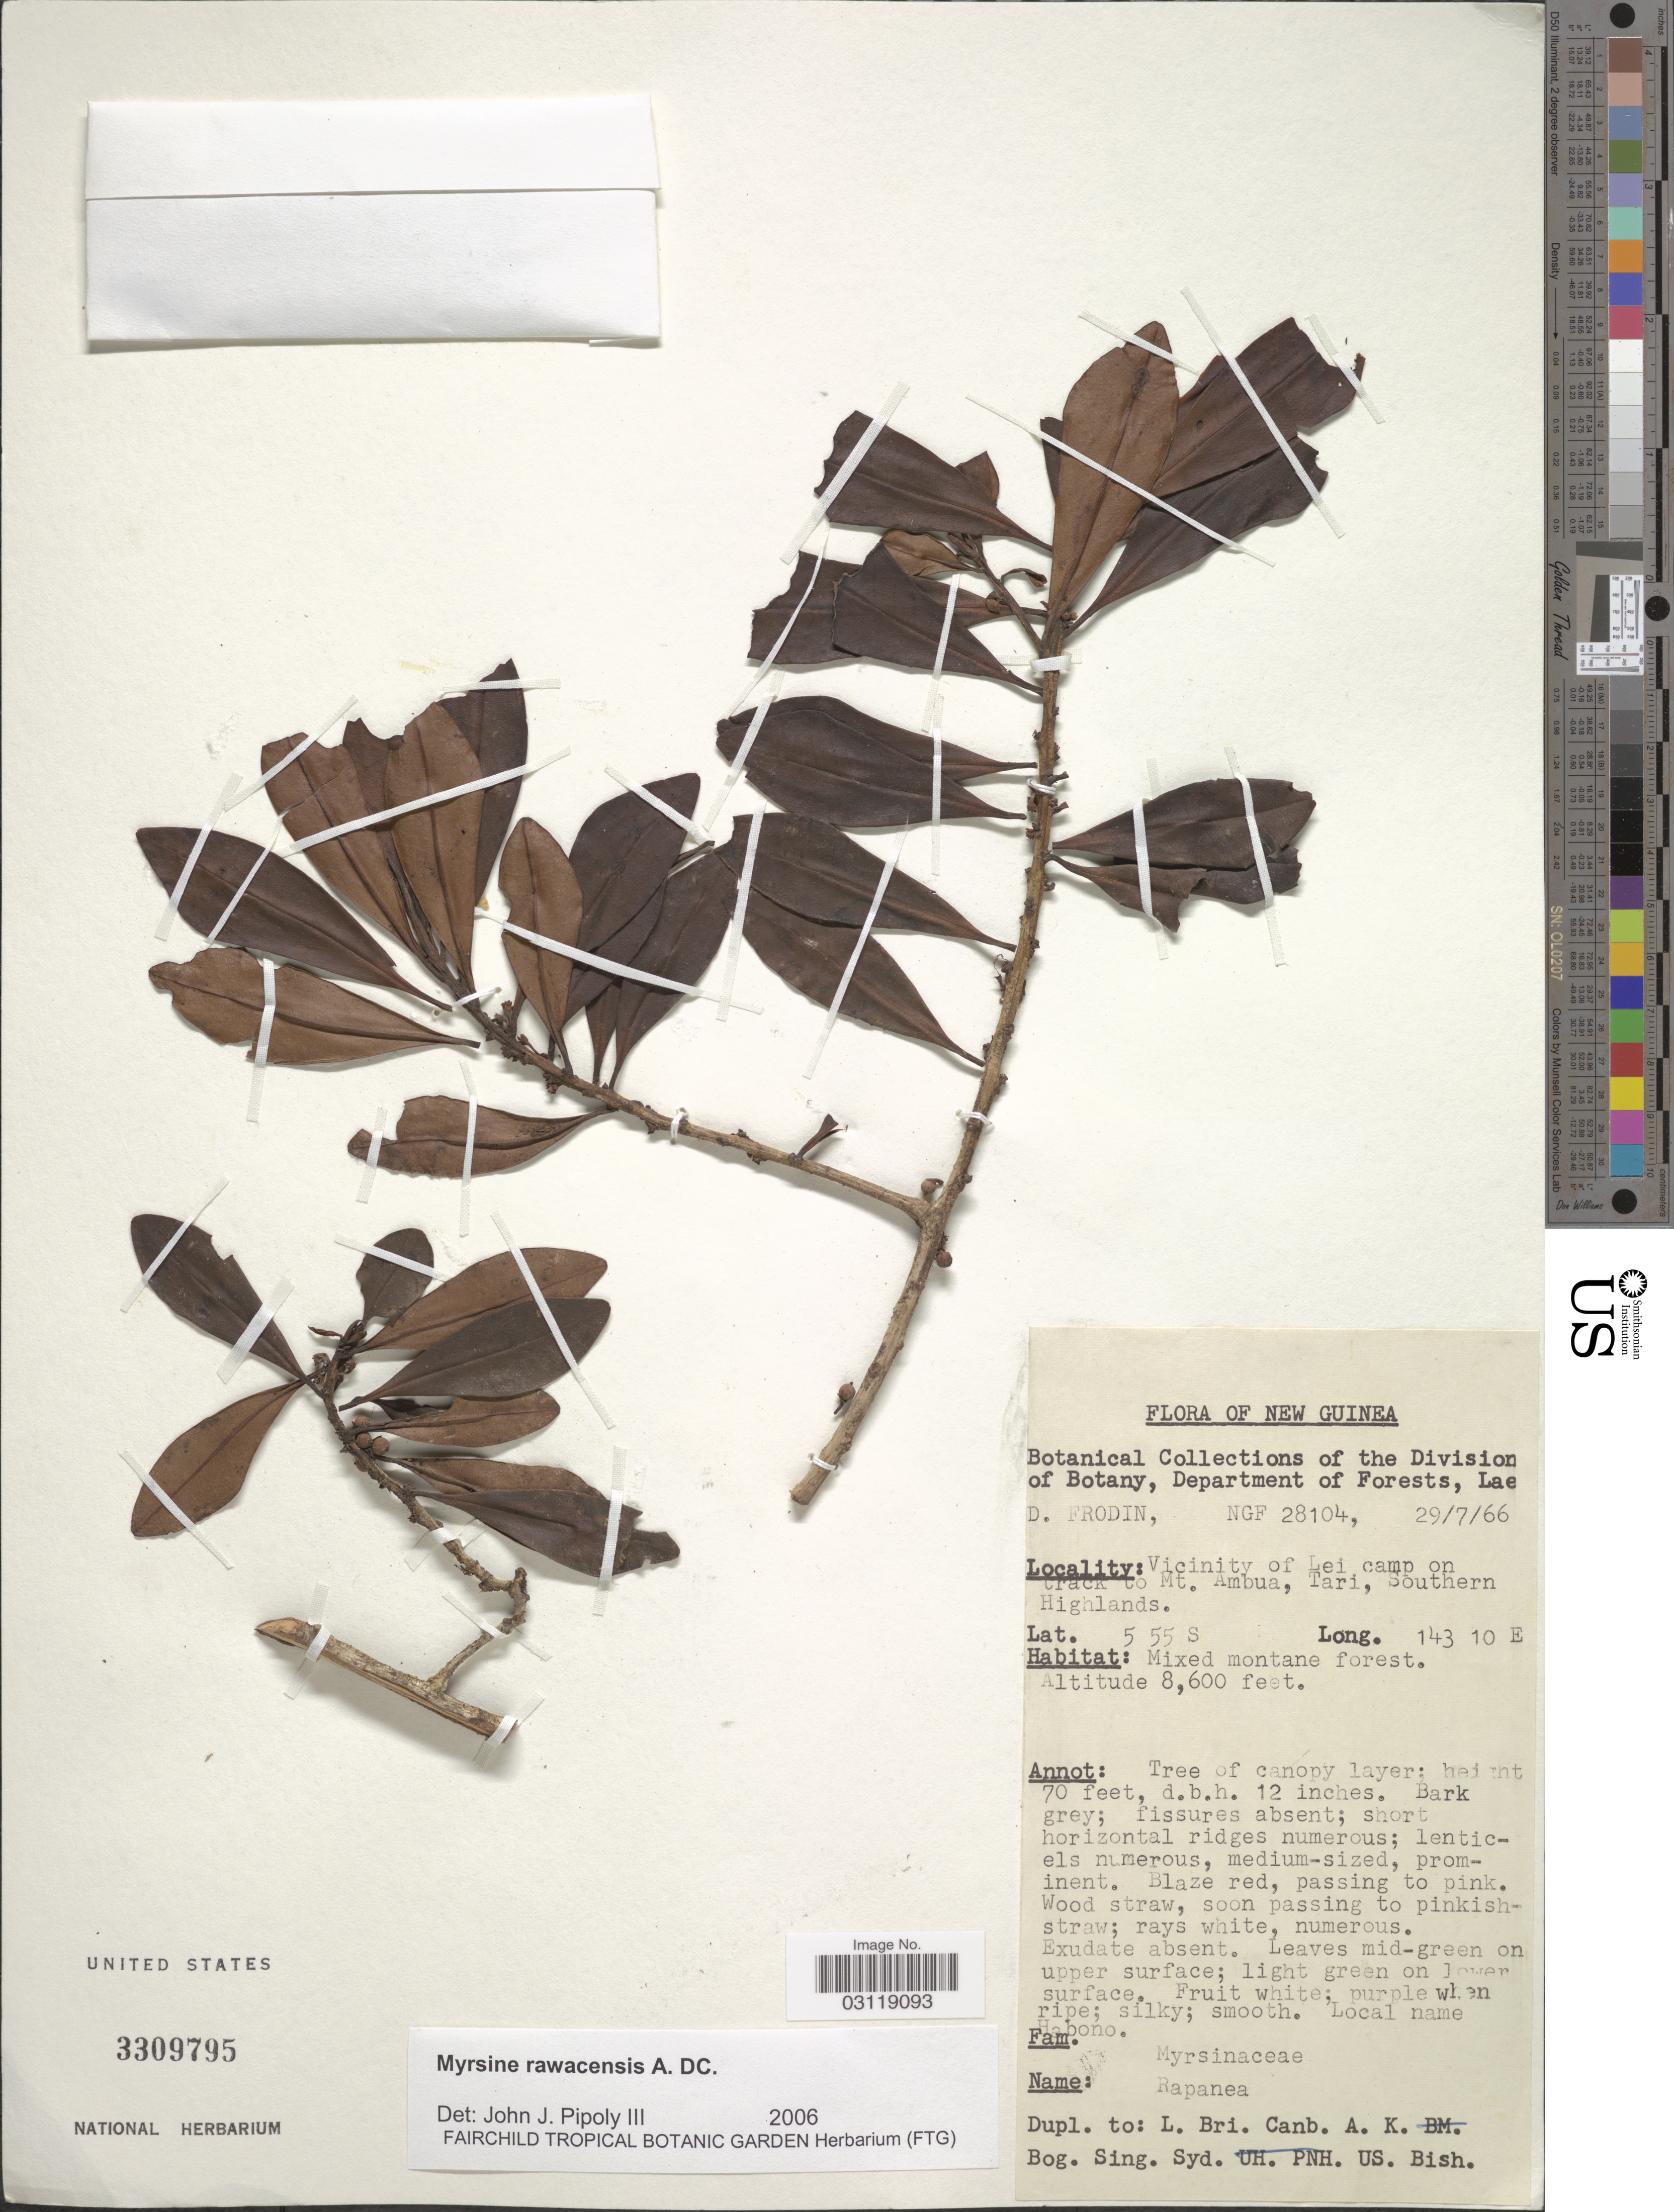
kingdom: Plantae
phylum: Tracheophyta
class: Magnoliopsida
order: Ericales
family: Primulaceae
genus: Rapanea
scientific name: Rapanea rawacensis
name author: (A. DC.) Mez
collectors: D. G. Frodin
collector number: NGF28104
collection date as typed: Transcribed d/m/y: 29/7/66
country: Papua New Guinea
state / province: Southern Highlands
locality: New Guinea. Vicinity of Lei camp on crack to Mt. Ambua, Tari.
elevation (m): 2621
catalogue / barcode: US 3309795